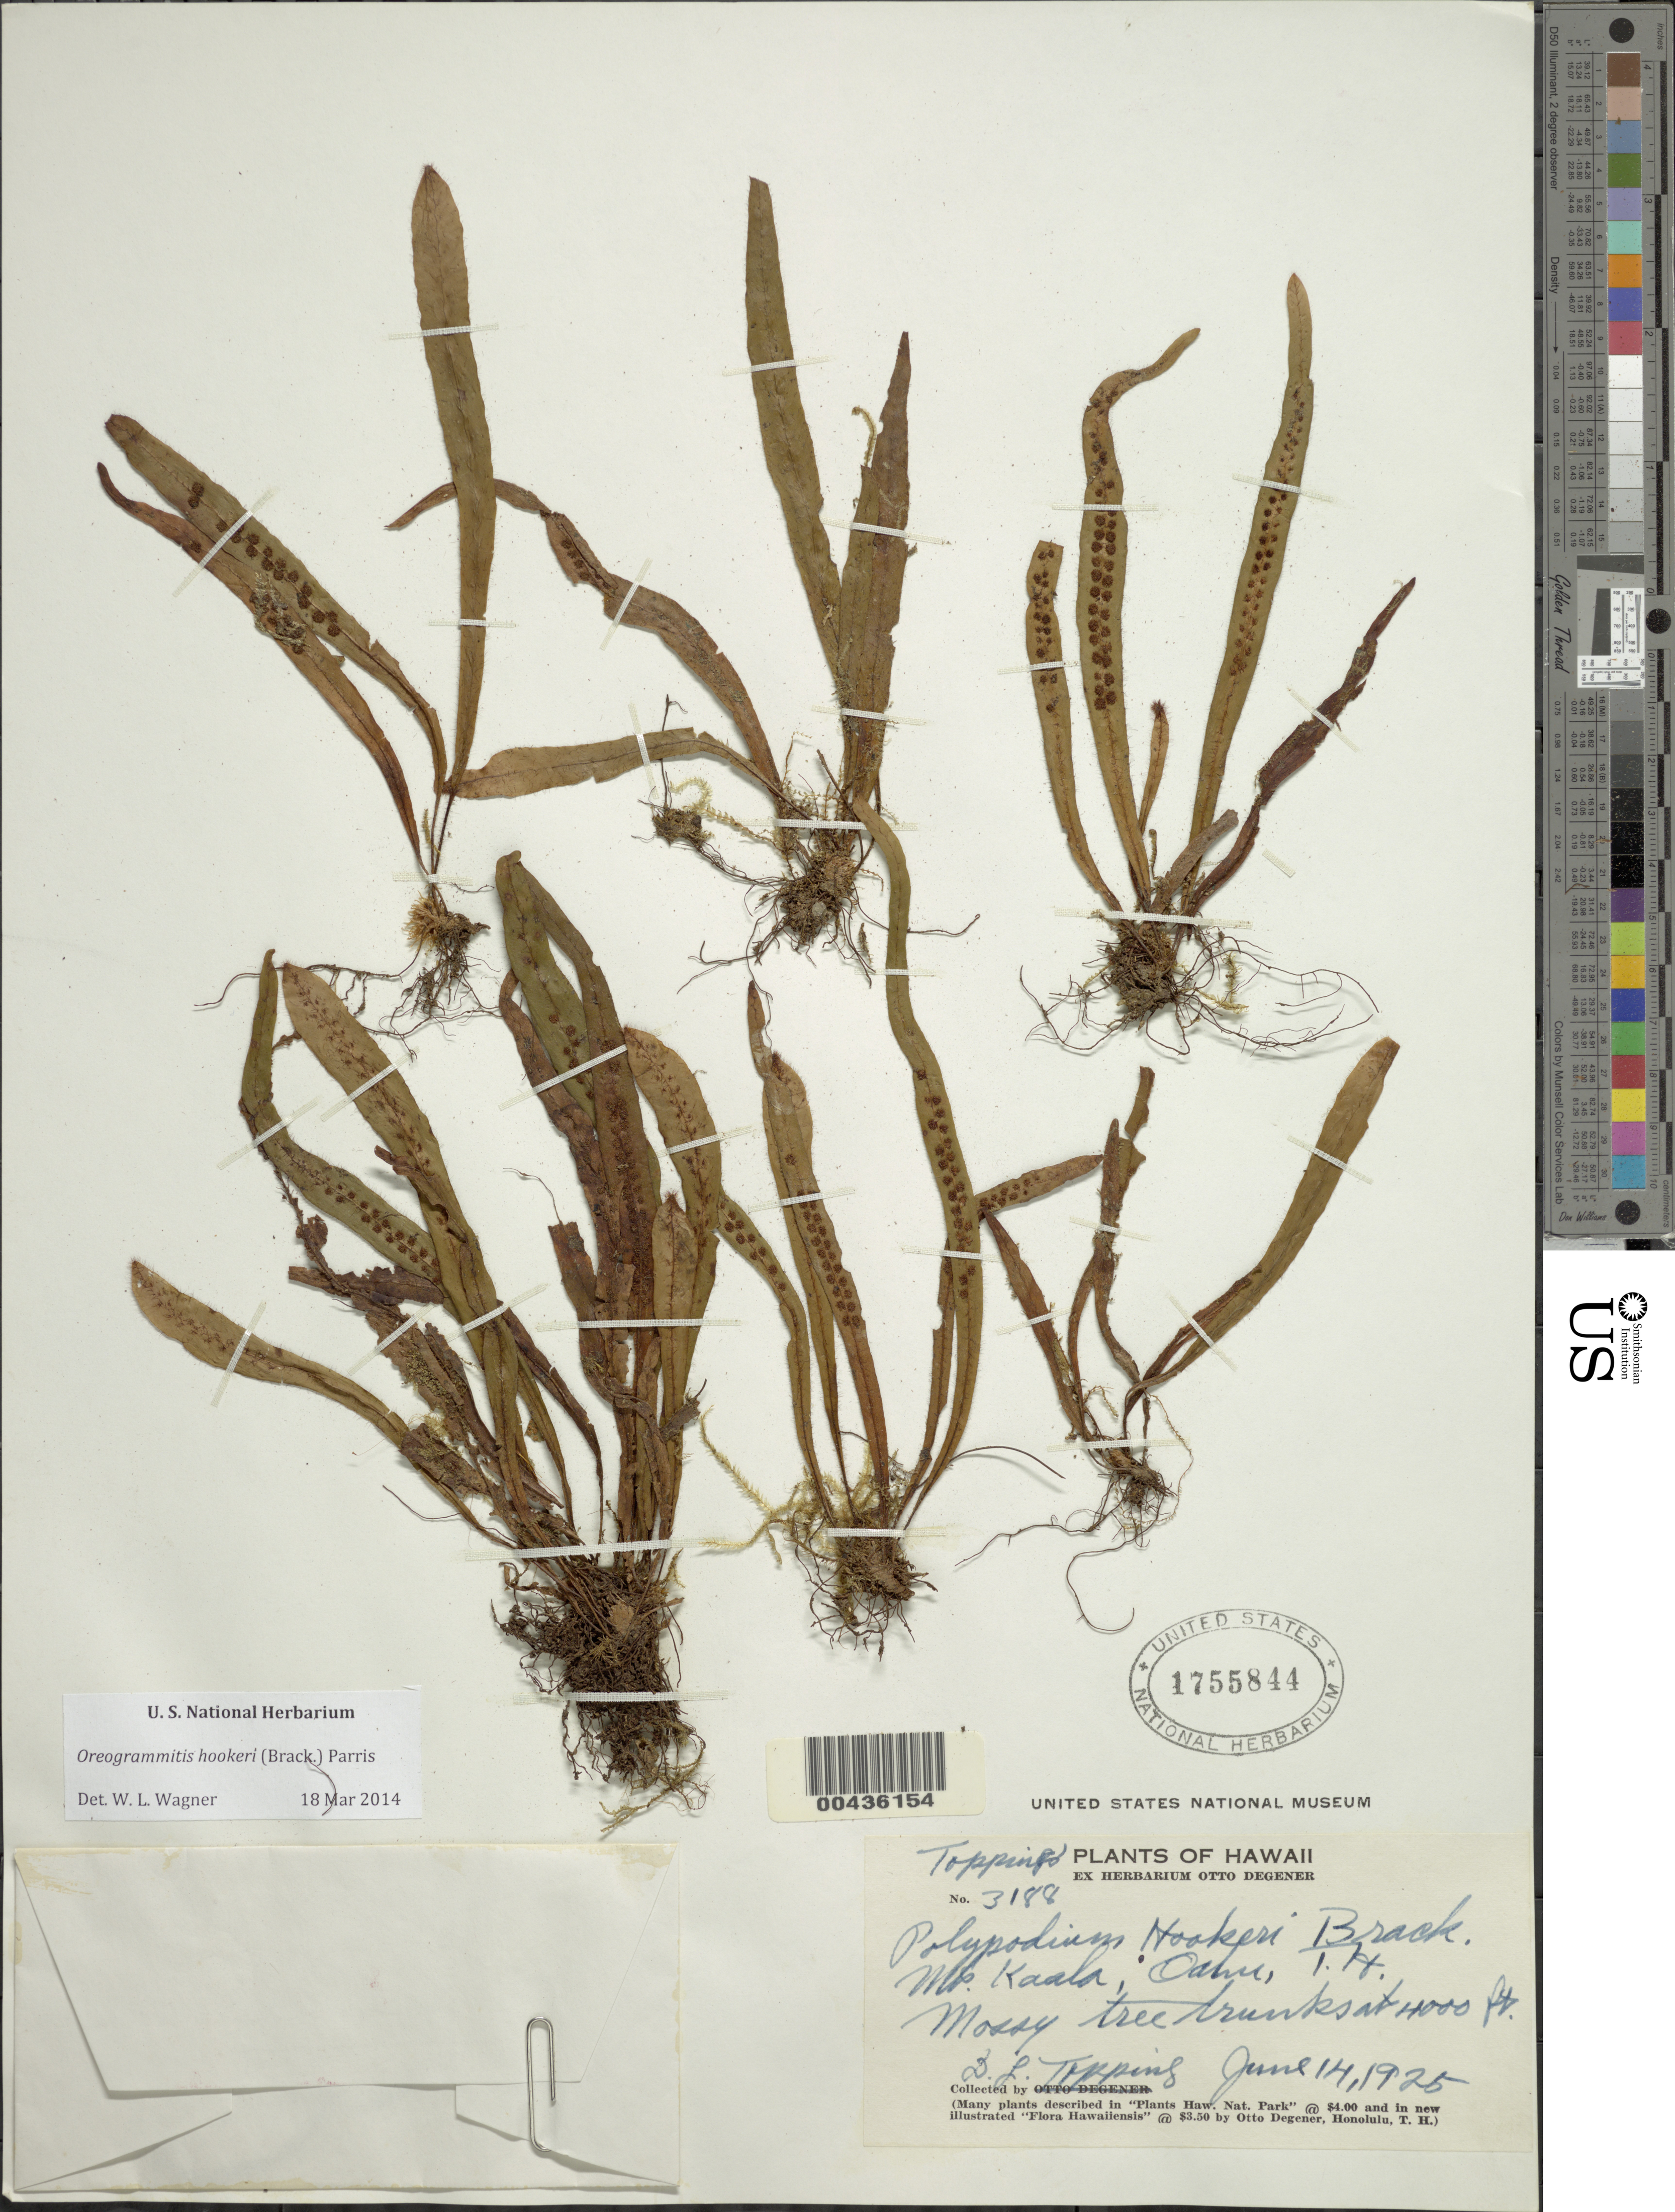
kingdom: Plantae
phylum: Tracheophyta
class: Polypodiopsida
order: Polypodiales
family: Polypodiaceae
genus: Oreogrammitis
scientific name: Oreogrammitis hookeri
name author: (Brack.) Parris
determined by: Wagner, W. L., (BOT), Smithsonian Institution - National Museum of Natural History (UNITED STATES)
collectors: D. L. Topping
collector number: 3188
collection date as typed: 14 Jun 1925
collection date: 1925-06-14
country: United States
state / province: Hawaii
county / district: Honolulu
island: Oahu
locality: Mt. Kaala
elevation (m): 1219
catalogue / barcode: US 1755844